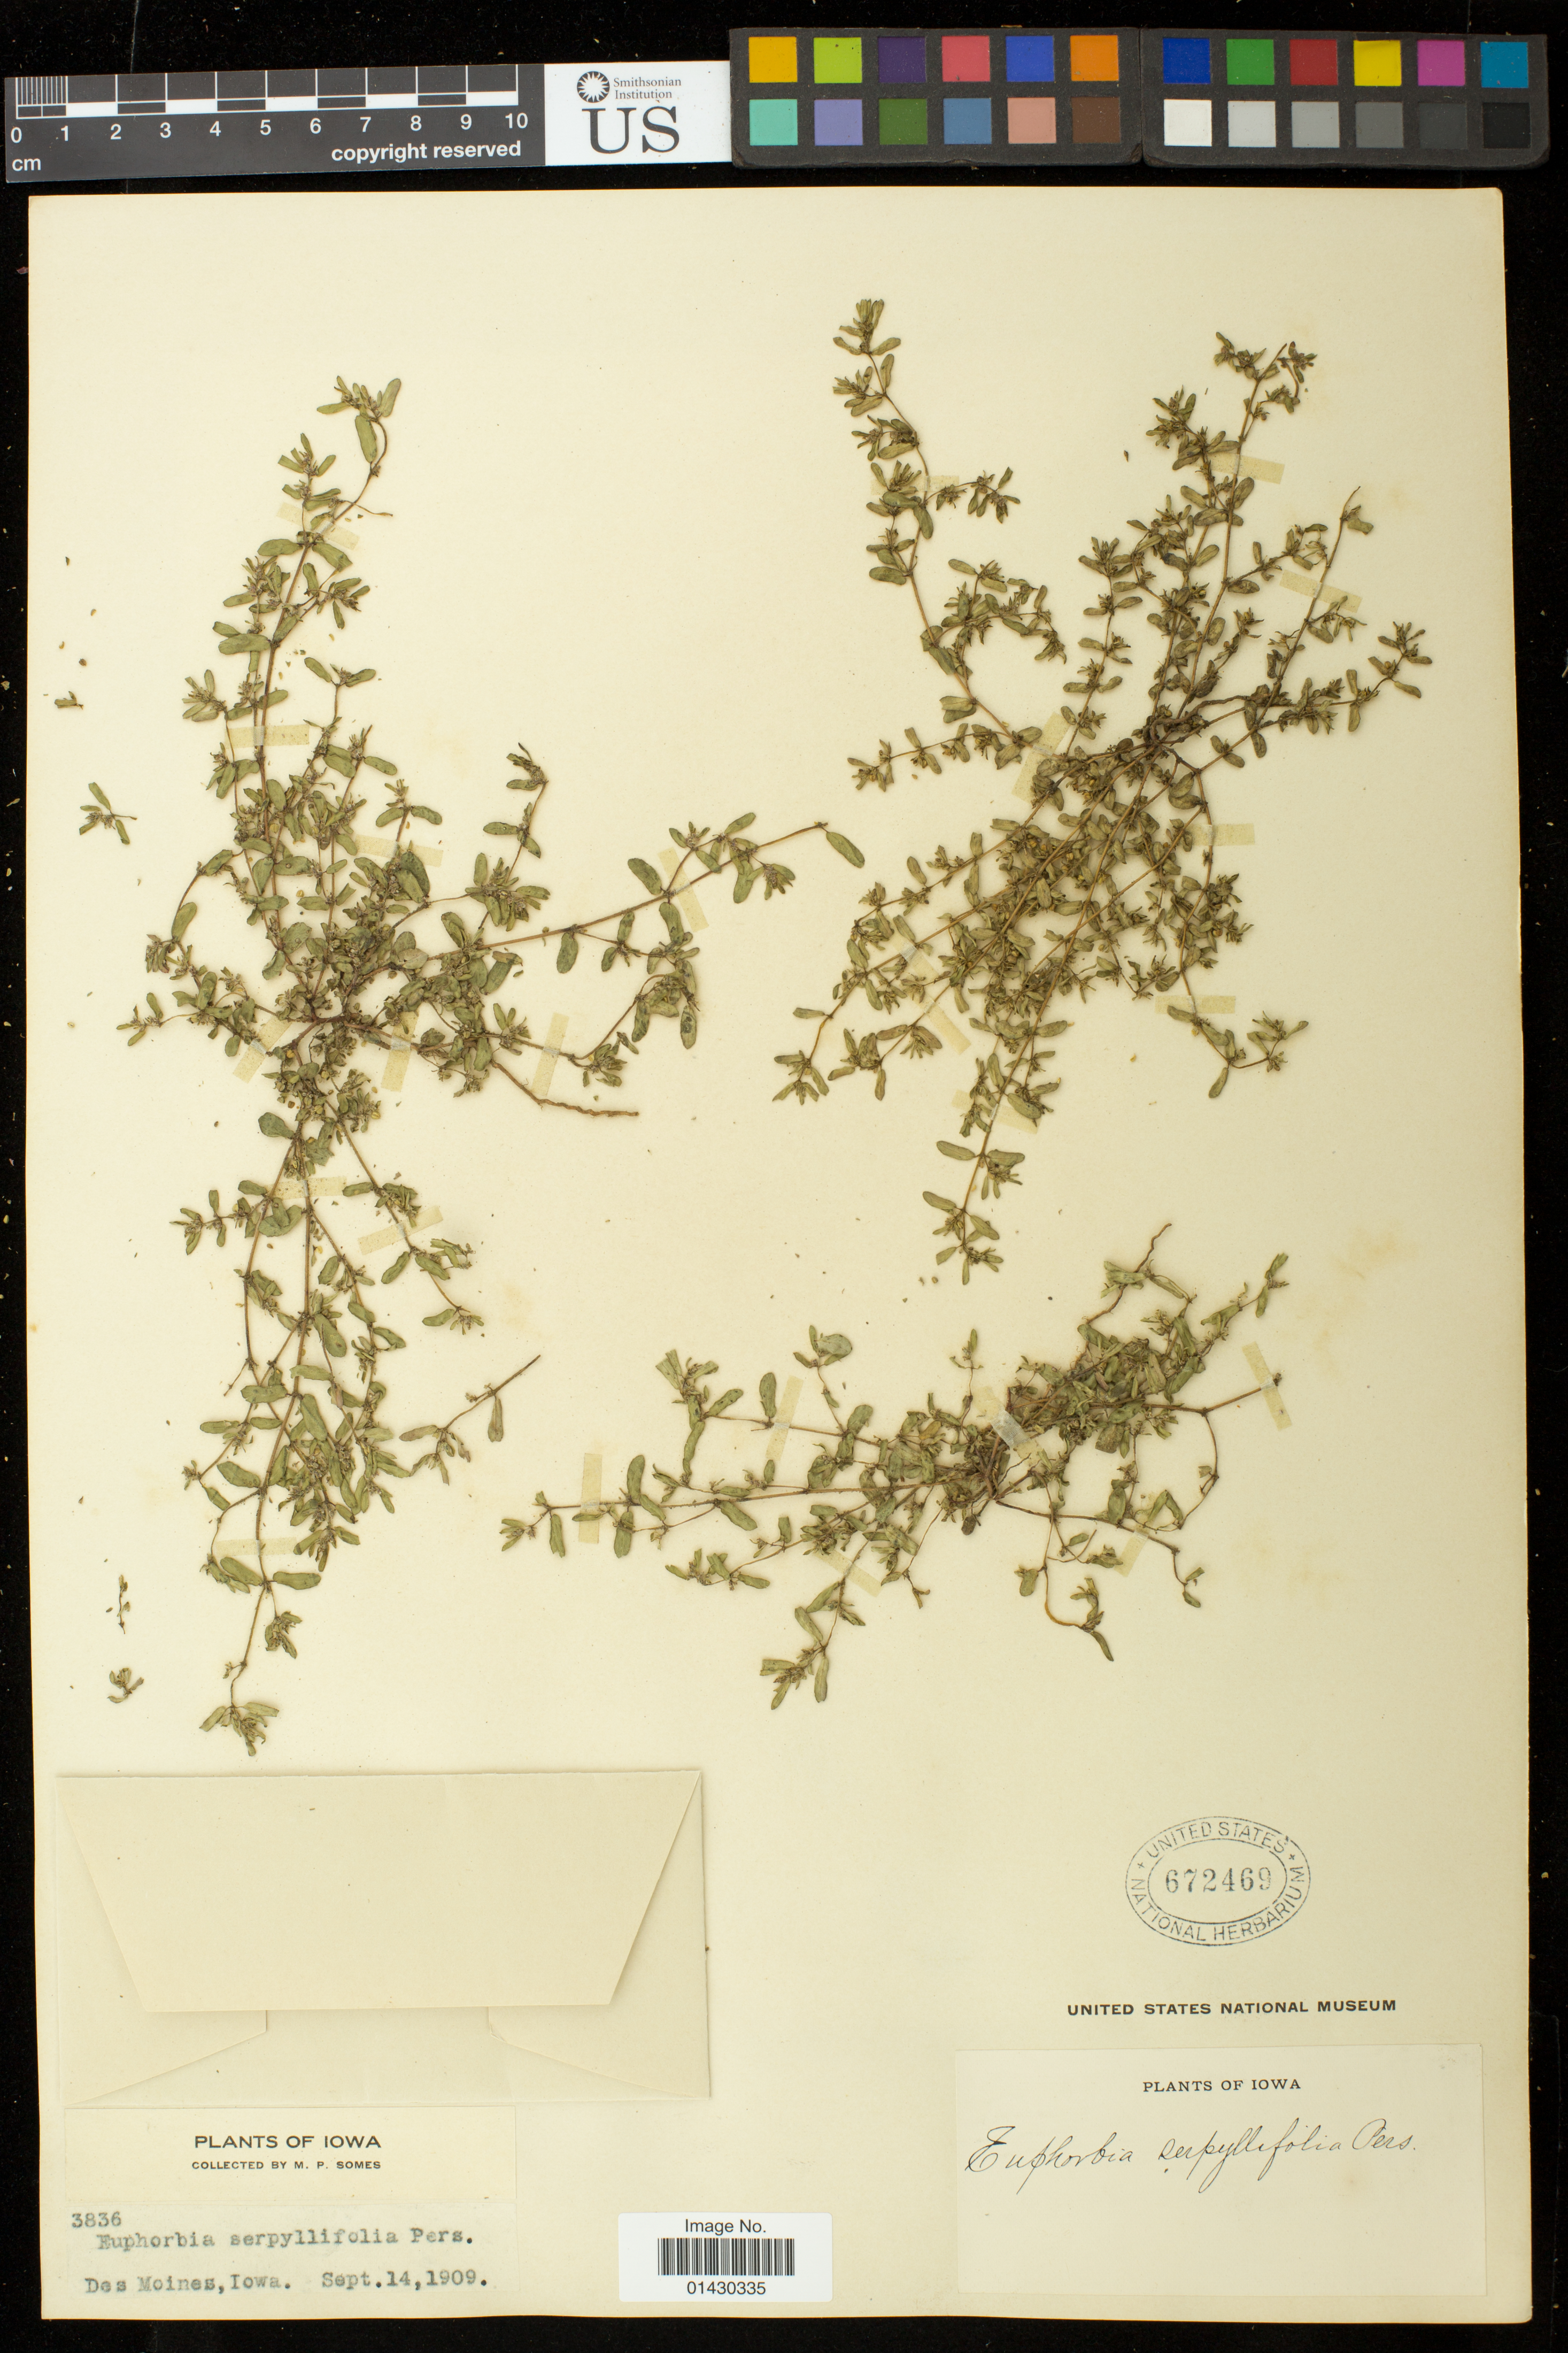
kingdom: Plantae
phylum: Tracheophyta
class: Magnoliopsida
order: Malpighiales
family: Euphorbiaceae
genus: Euphorbia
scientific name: Euphorbia serpillifolia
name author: Pers.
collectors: M. Somes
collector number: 3836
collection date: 1909-09-14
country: United States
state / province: Iowa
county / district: Polk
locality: Des Moines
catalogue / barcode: US 672469